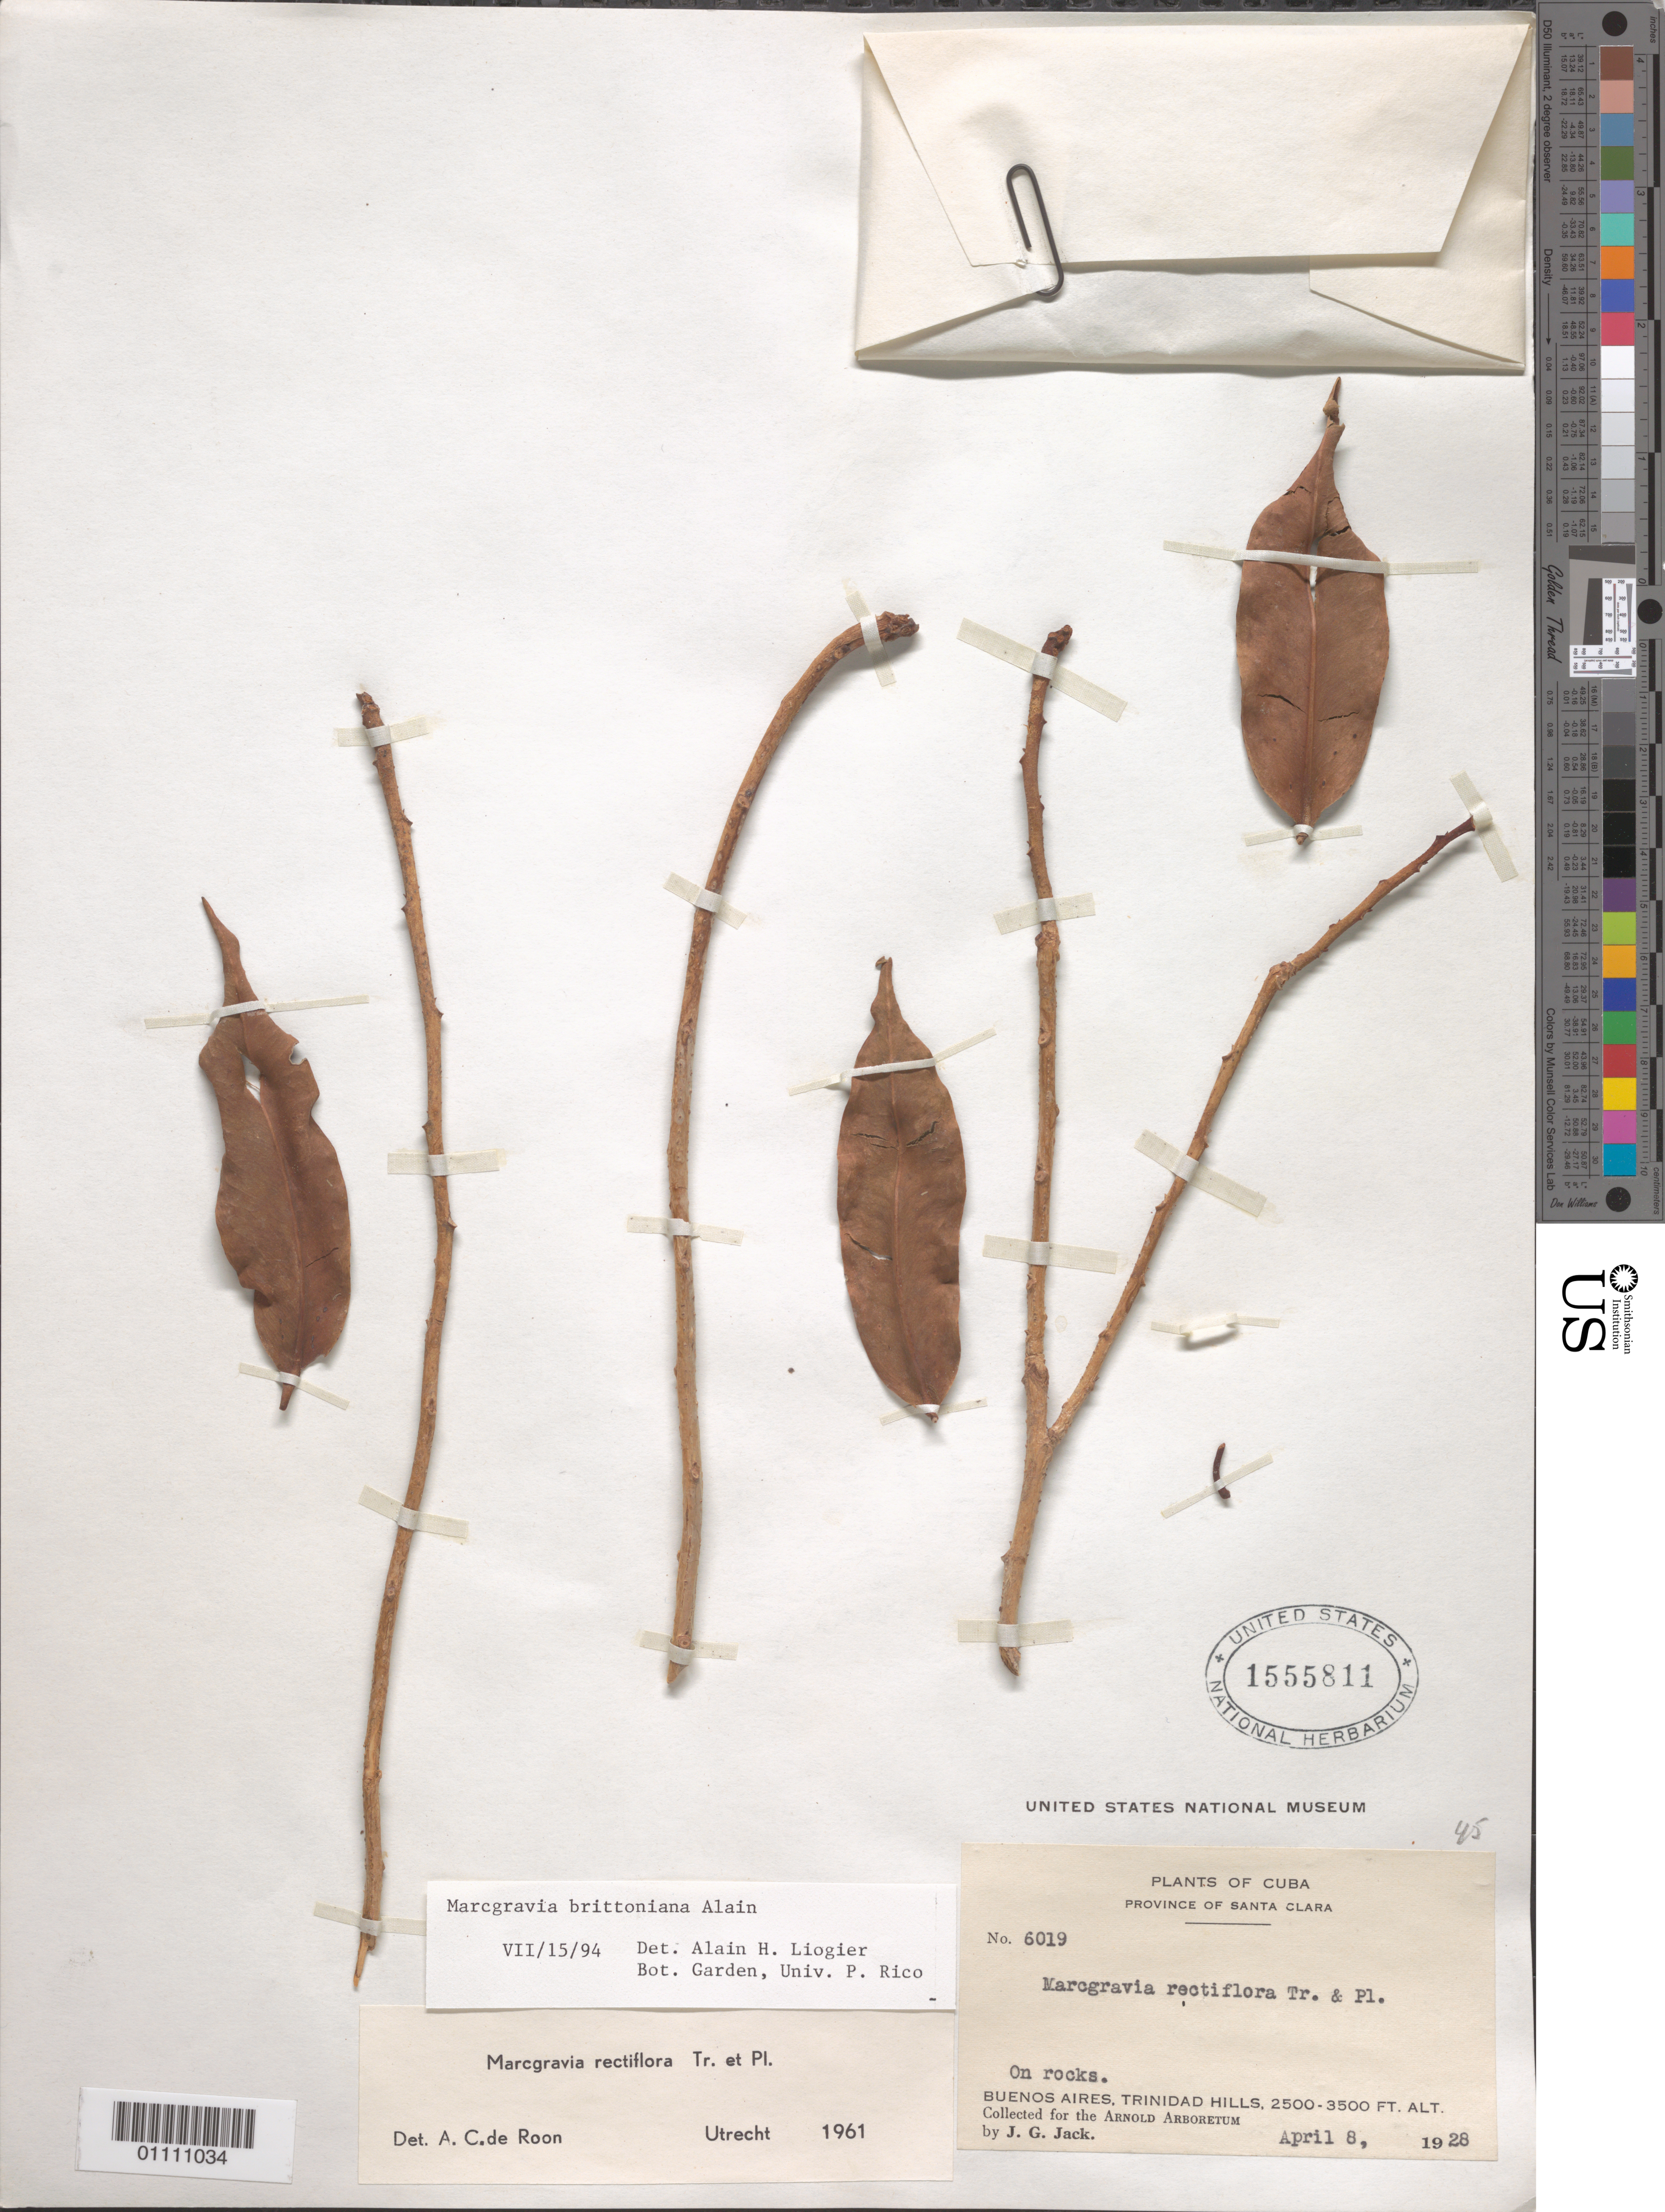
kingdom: Plantae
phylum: Tracheophyta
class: Magnoliopsida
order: Ericales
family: Marcgraviaceae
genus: Marcgravia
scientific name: Marcgravia brittoniana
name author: Alain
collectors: J. G. Jack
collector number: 6019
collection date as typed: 08 Apr 1928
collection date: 1928-04-08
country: Cuba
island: Cuba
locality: Buenos Aires, Trinidad Hills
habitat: on rocks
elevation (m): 762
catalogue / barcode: US 1555811